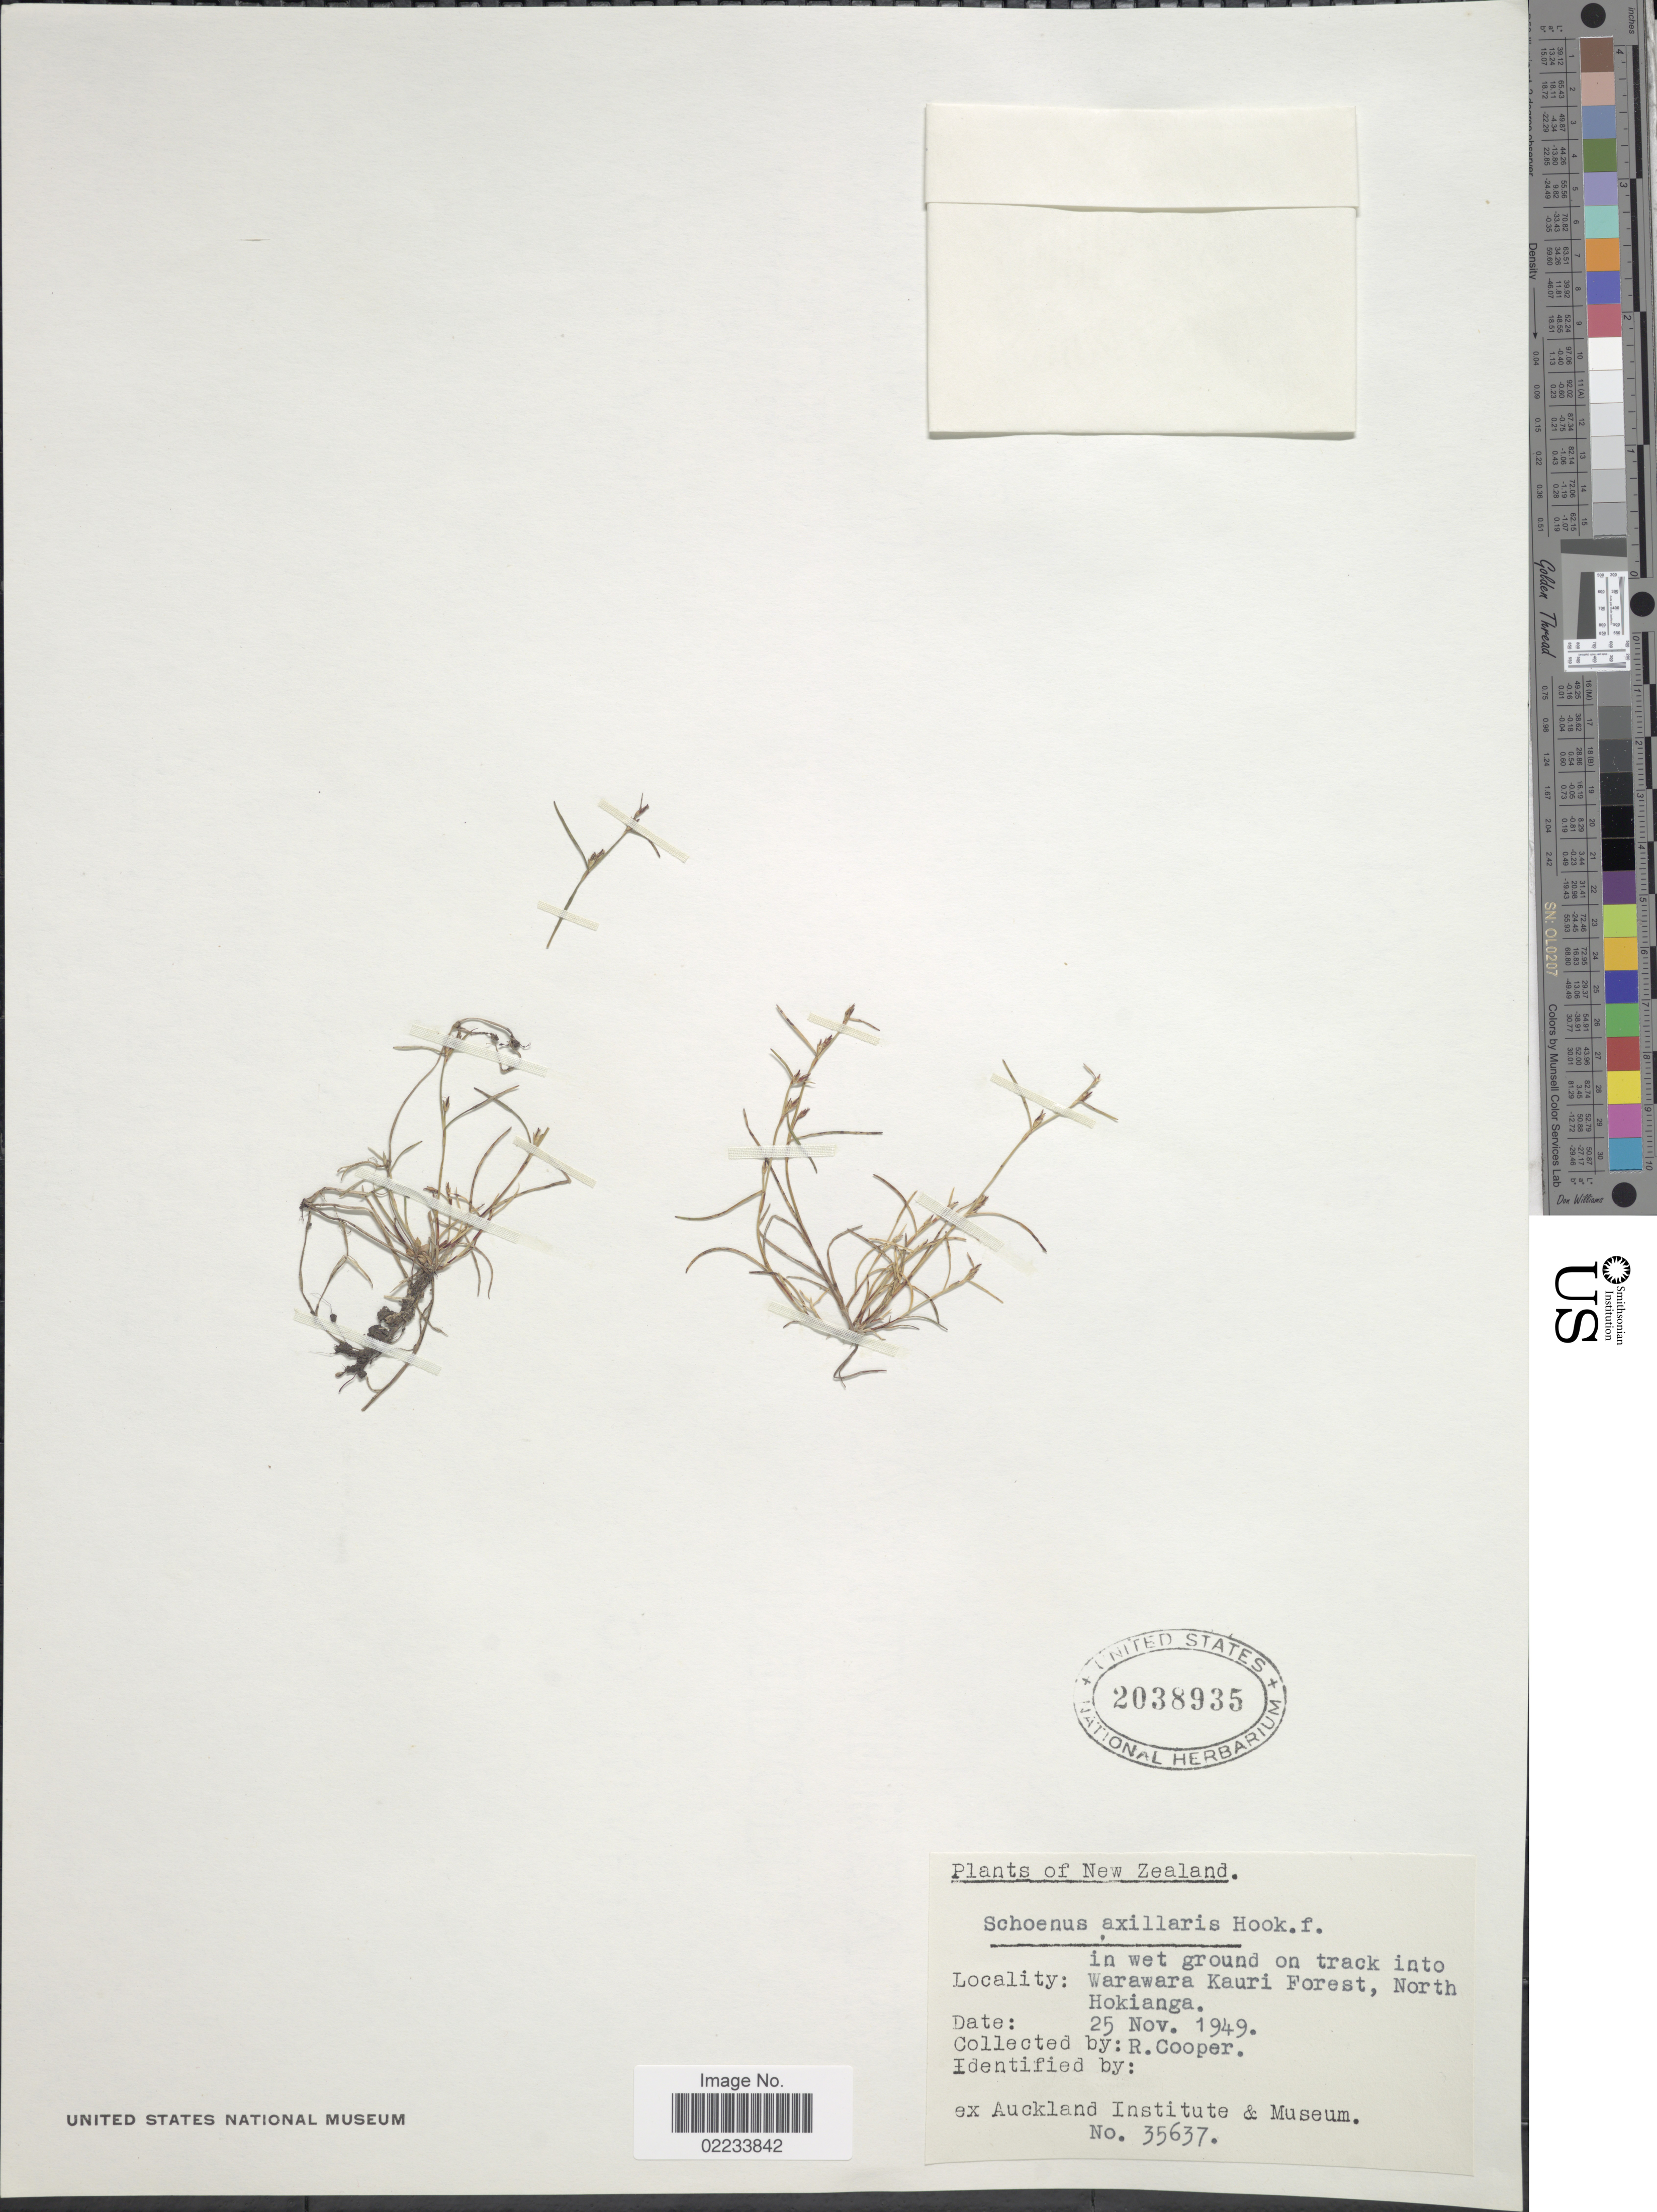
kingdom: Plantae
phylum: Tracheophyta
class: Liliopsida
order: Poales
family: Cyperaceae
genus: Schoenus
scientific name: Schoenus maschalinus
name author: Roem. & Schult.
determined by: Strong, Mark T., (BOT), Smithsonian Institution - National Museum of Natural History (UNITED STATES)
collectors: R. Cooper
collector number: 35637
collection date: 1949-11-25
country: New Zealand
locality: In wet ground on track into Warawara Kauri Forest, North Hokianga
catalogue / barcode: US 2038935